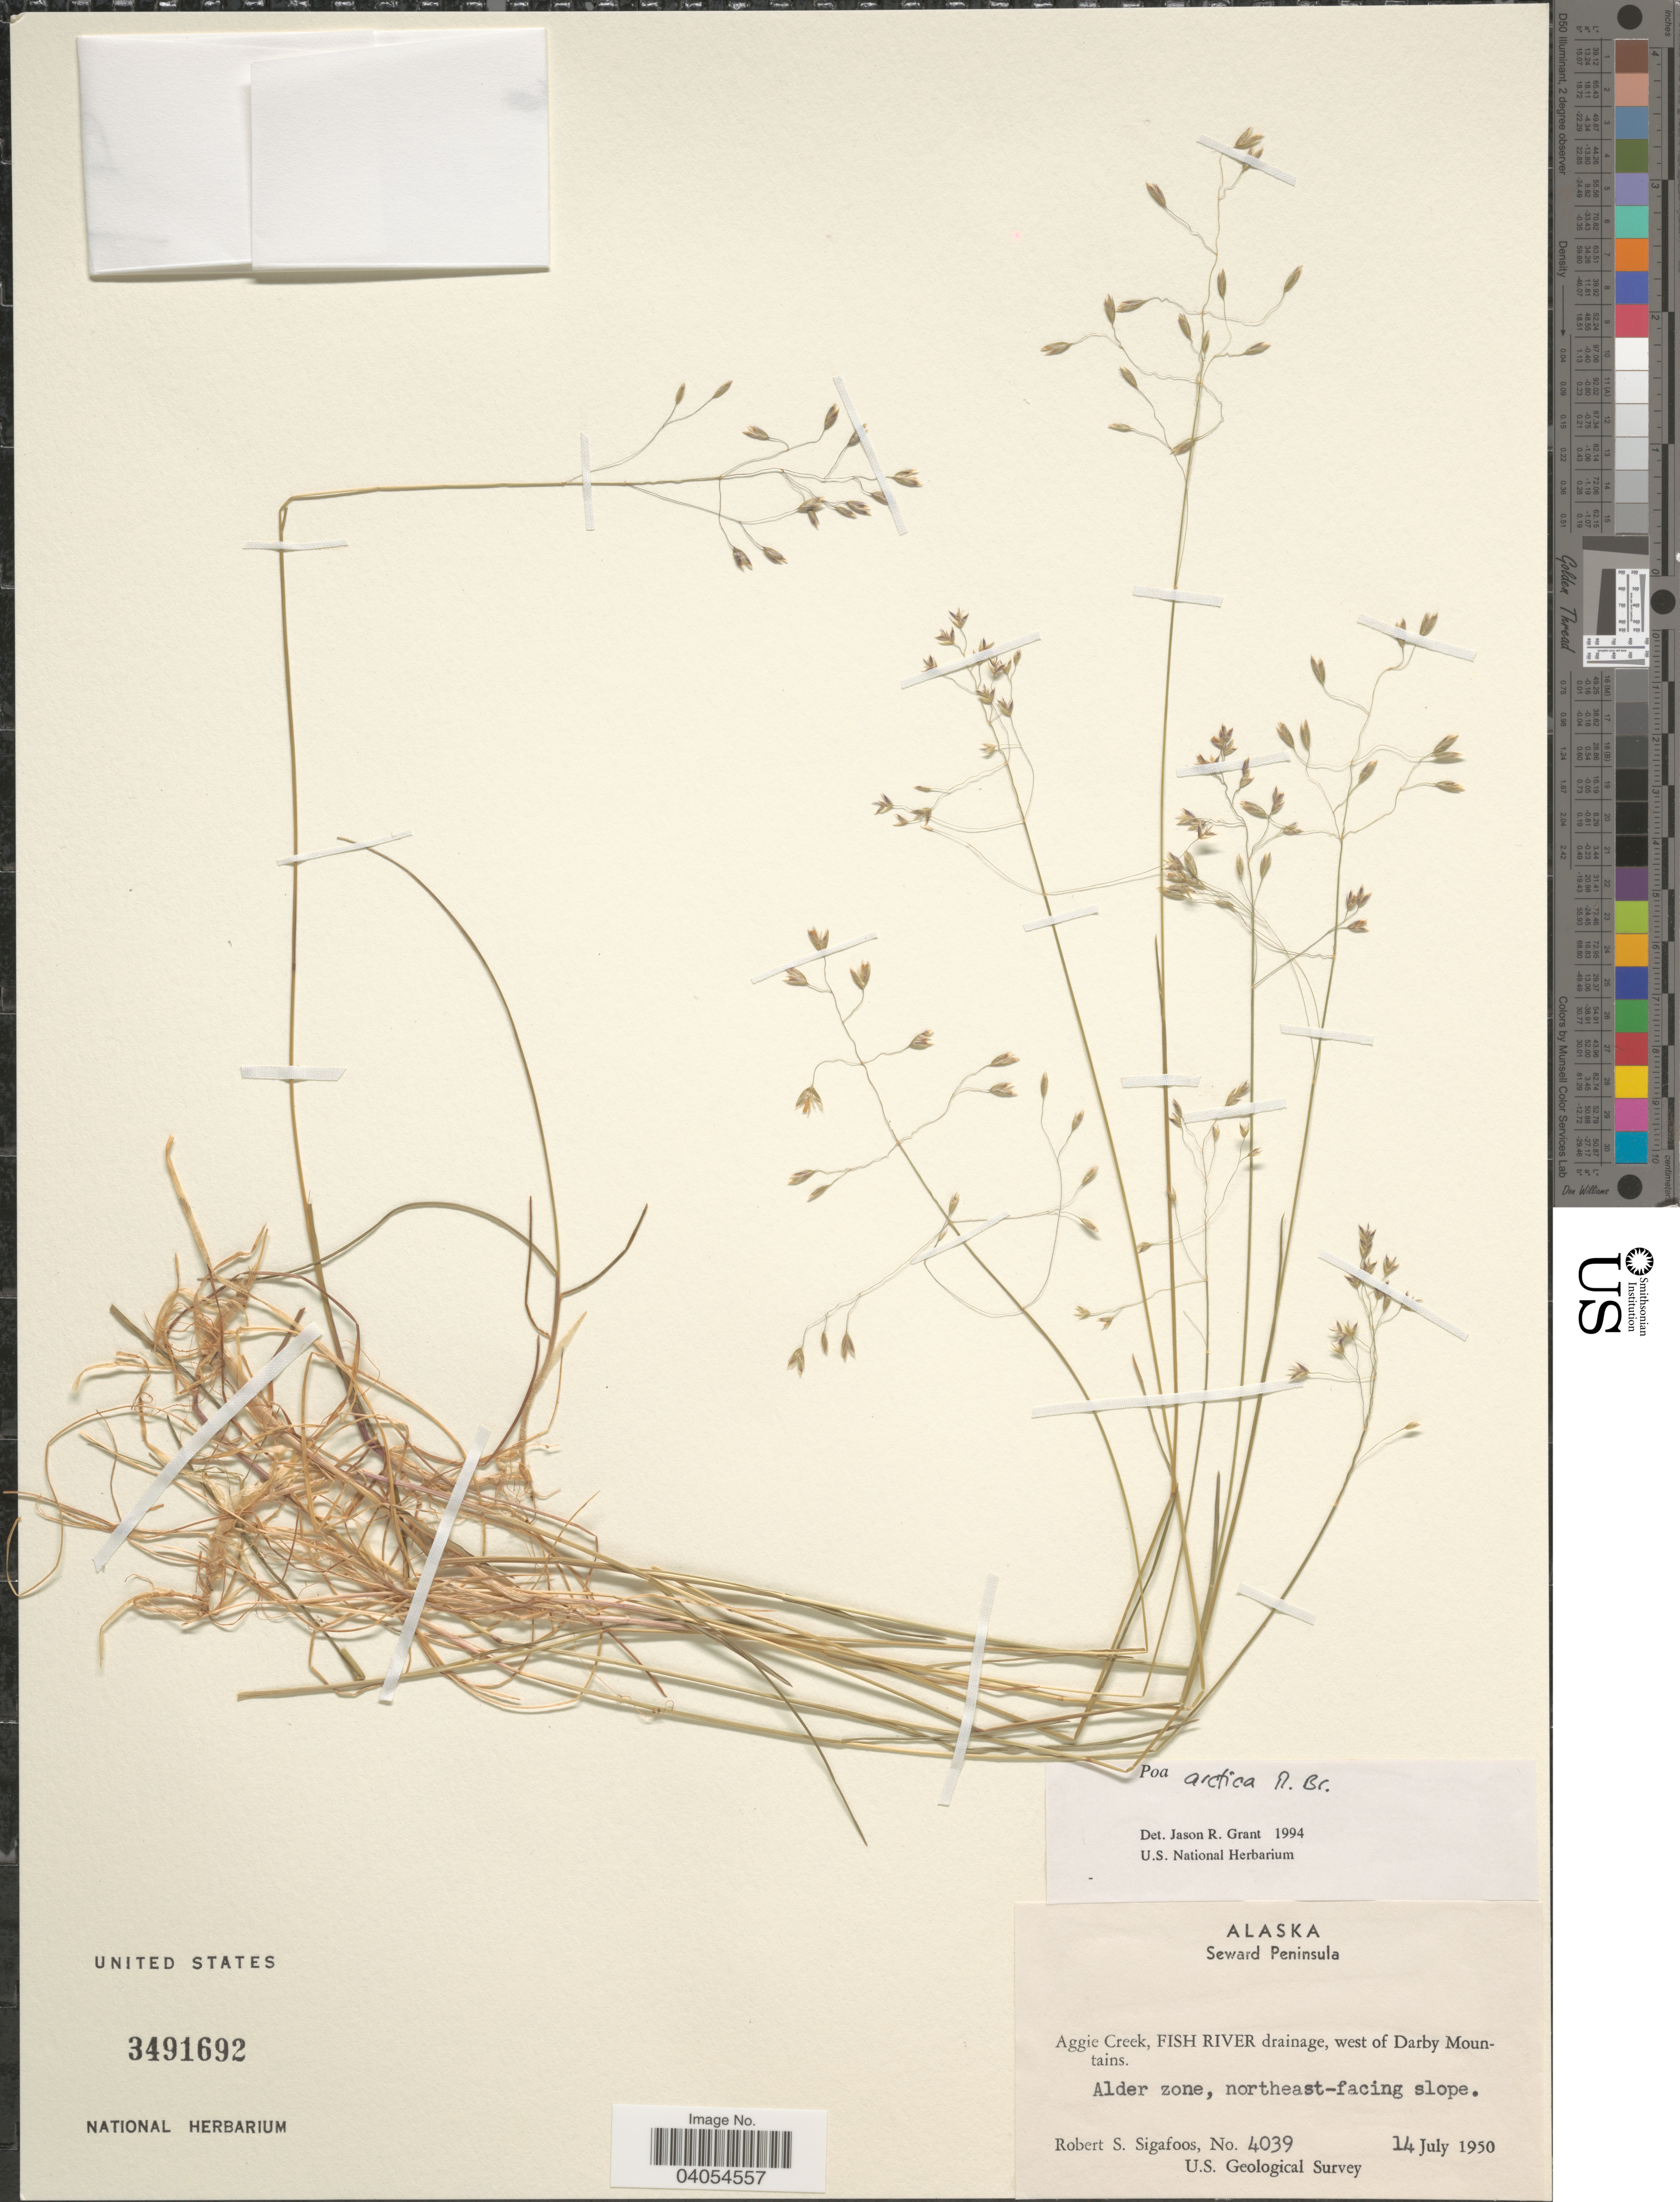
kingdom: Plantae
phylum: Tracheophyta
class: Liliopsida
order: Poales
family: Poaceae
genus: Poa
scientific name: Poa arctica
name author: R. Br.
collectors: R. Sigafoos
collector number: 4039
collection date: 1950-07-14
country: United States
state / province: Alaska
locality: Seward Peninsula. Aggie Creek, Fish River drainage, west of Darby Mountains. Alder zone, northeast-facing slope.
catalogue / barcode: US 3491692